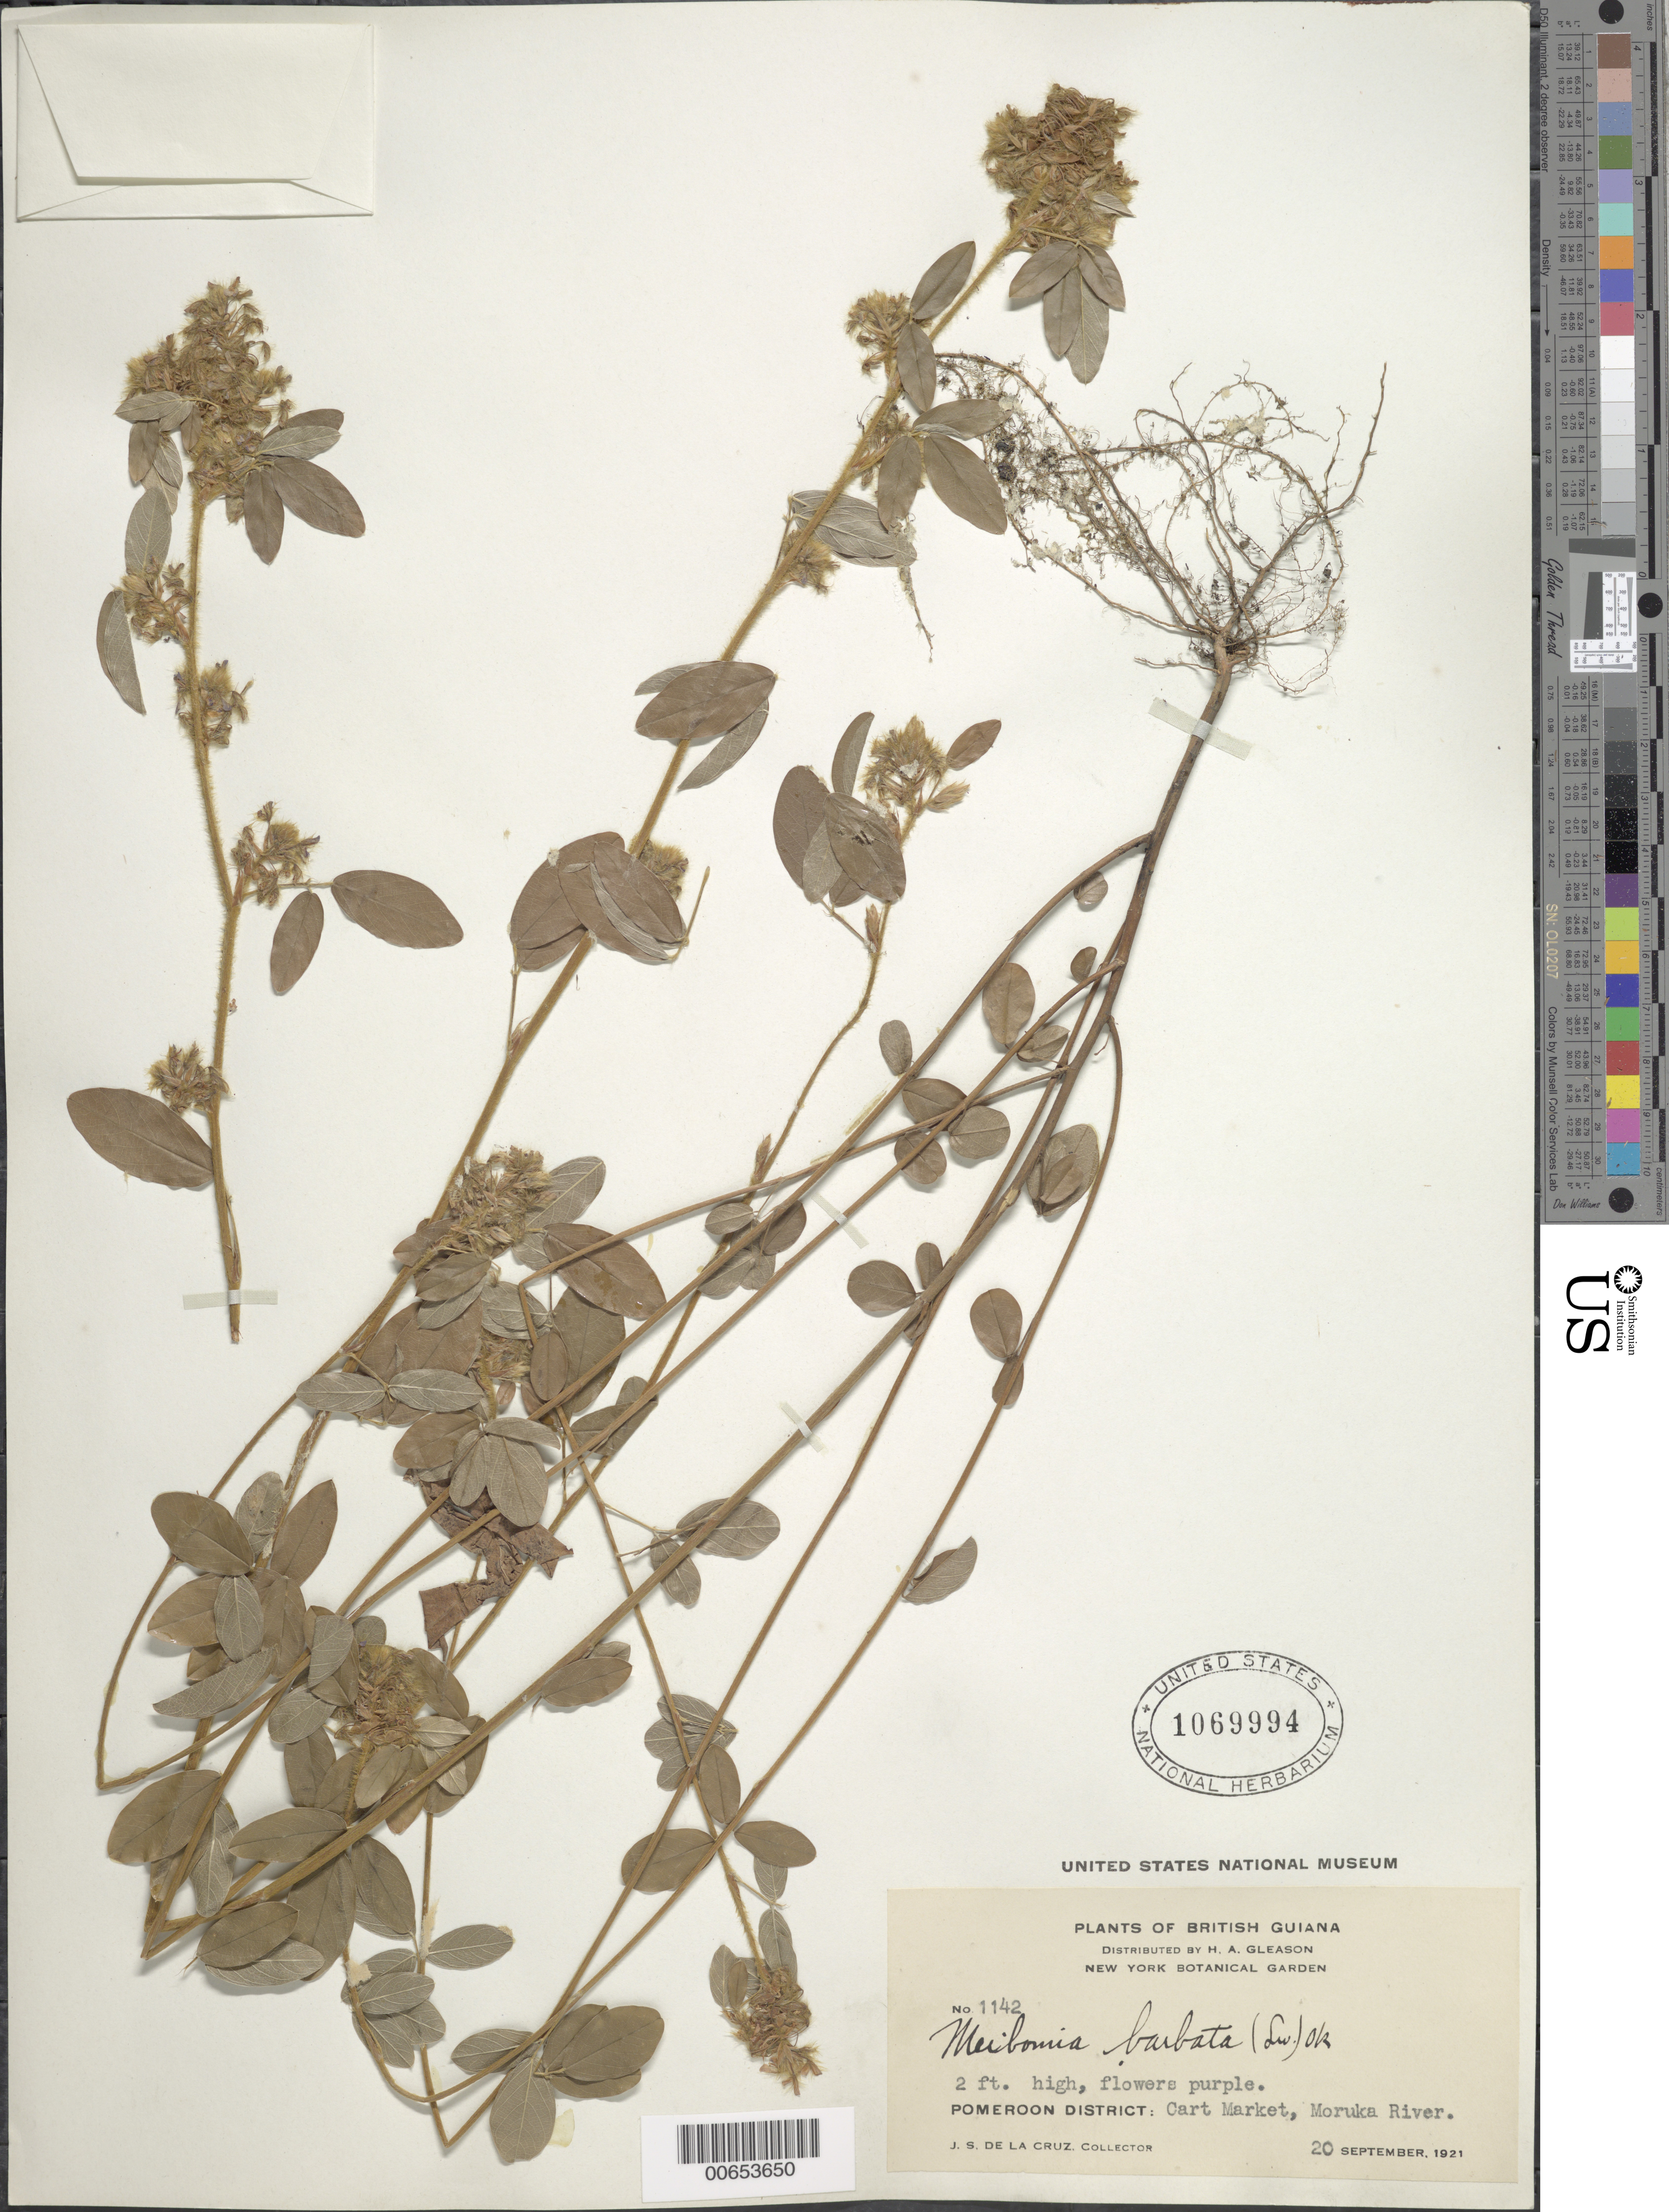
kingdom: Plantae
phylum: Tracheophyta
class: Magnoliopsida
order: Fabales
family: Fabaceae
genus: Grona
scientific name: Grona barbata var. barbata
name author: (L.) H. Ohashi & K. Ohashi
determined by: Strong, Mark T., (BOT), Smithsonian Institution - National Museum of Natural History (UNITED STATES)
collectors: J. S. de la Cruz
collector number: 1142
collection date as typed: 20-Sep-21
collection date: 1921-09-20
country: Guyana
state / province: Barima-Waini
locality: Cart Market, Moruka R., Pomeroon Dist.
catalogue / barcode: US 1069994